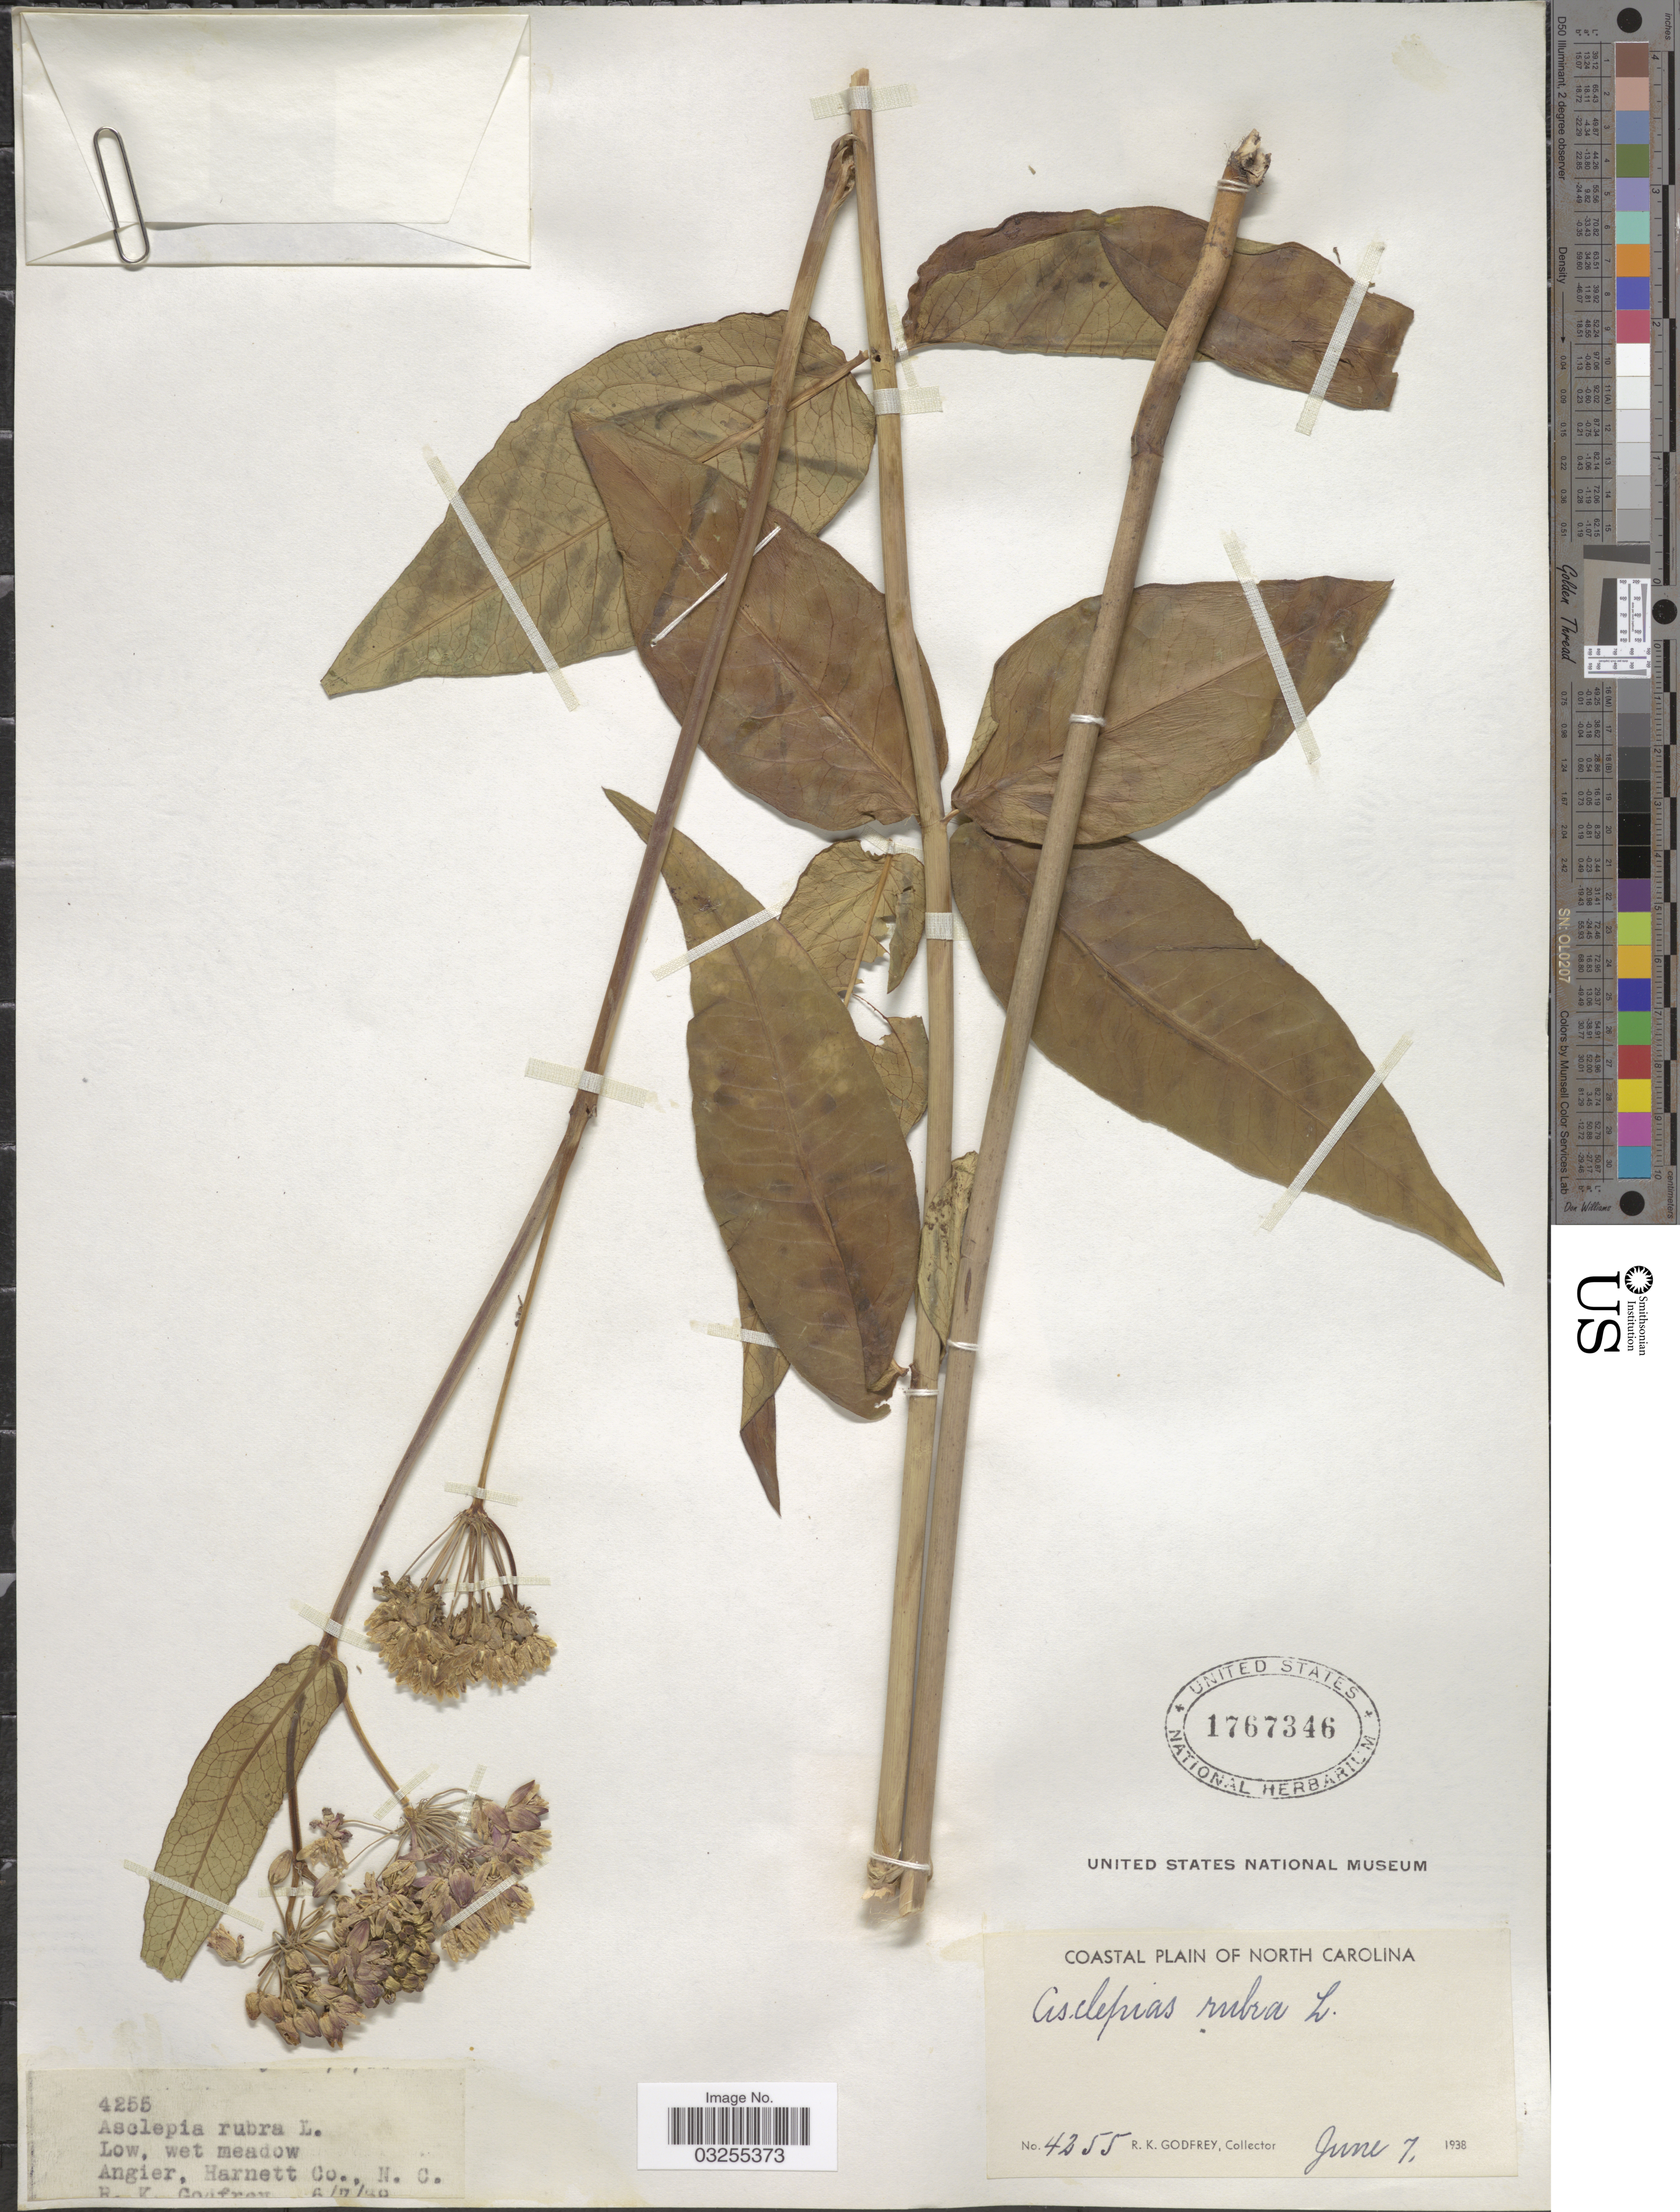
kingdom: Plantae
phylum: Tracheophyta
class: Magnoliopsida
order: Gentianales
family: Apocynaceae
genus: Asclepias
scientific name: Asclepias rubra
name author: L.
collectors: R. K. Godfrey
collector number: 4255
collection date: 1938-06-07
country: United States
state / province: North Carolina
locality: Coastal Plain of North Carolina. Low, wet meadow Angier, Harnett Co.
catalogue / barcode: US 1767346